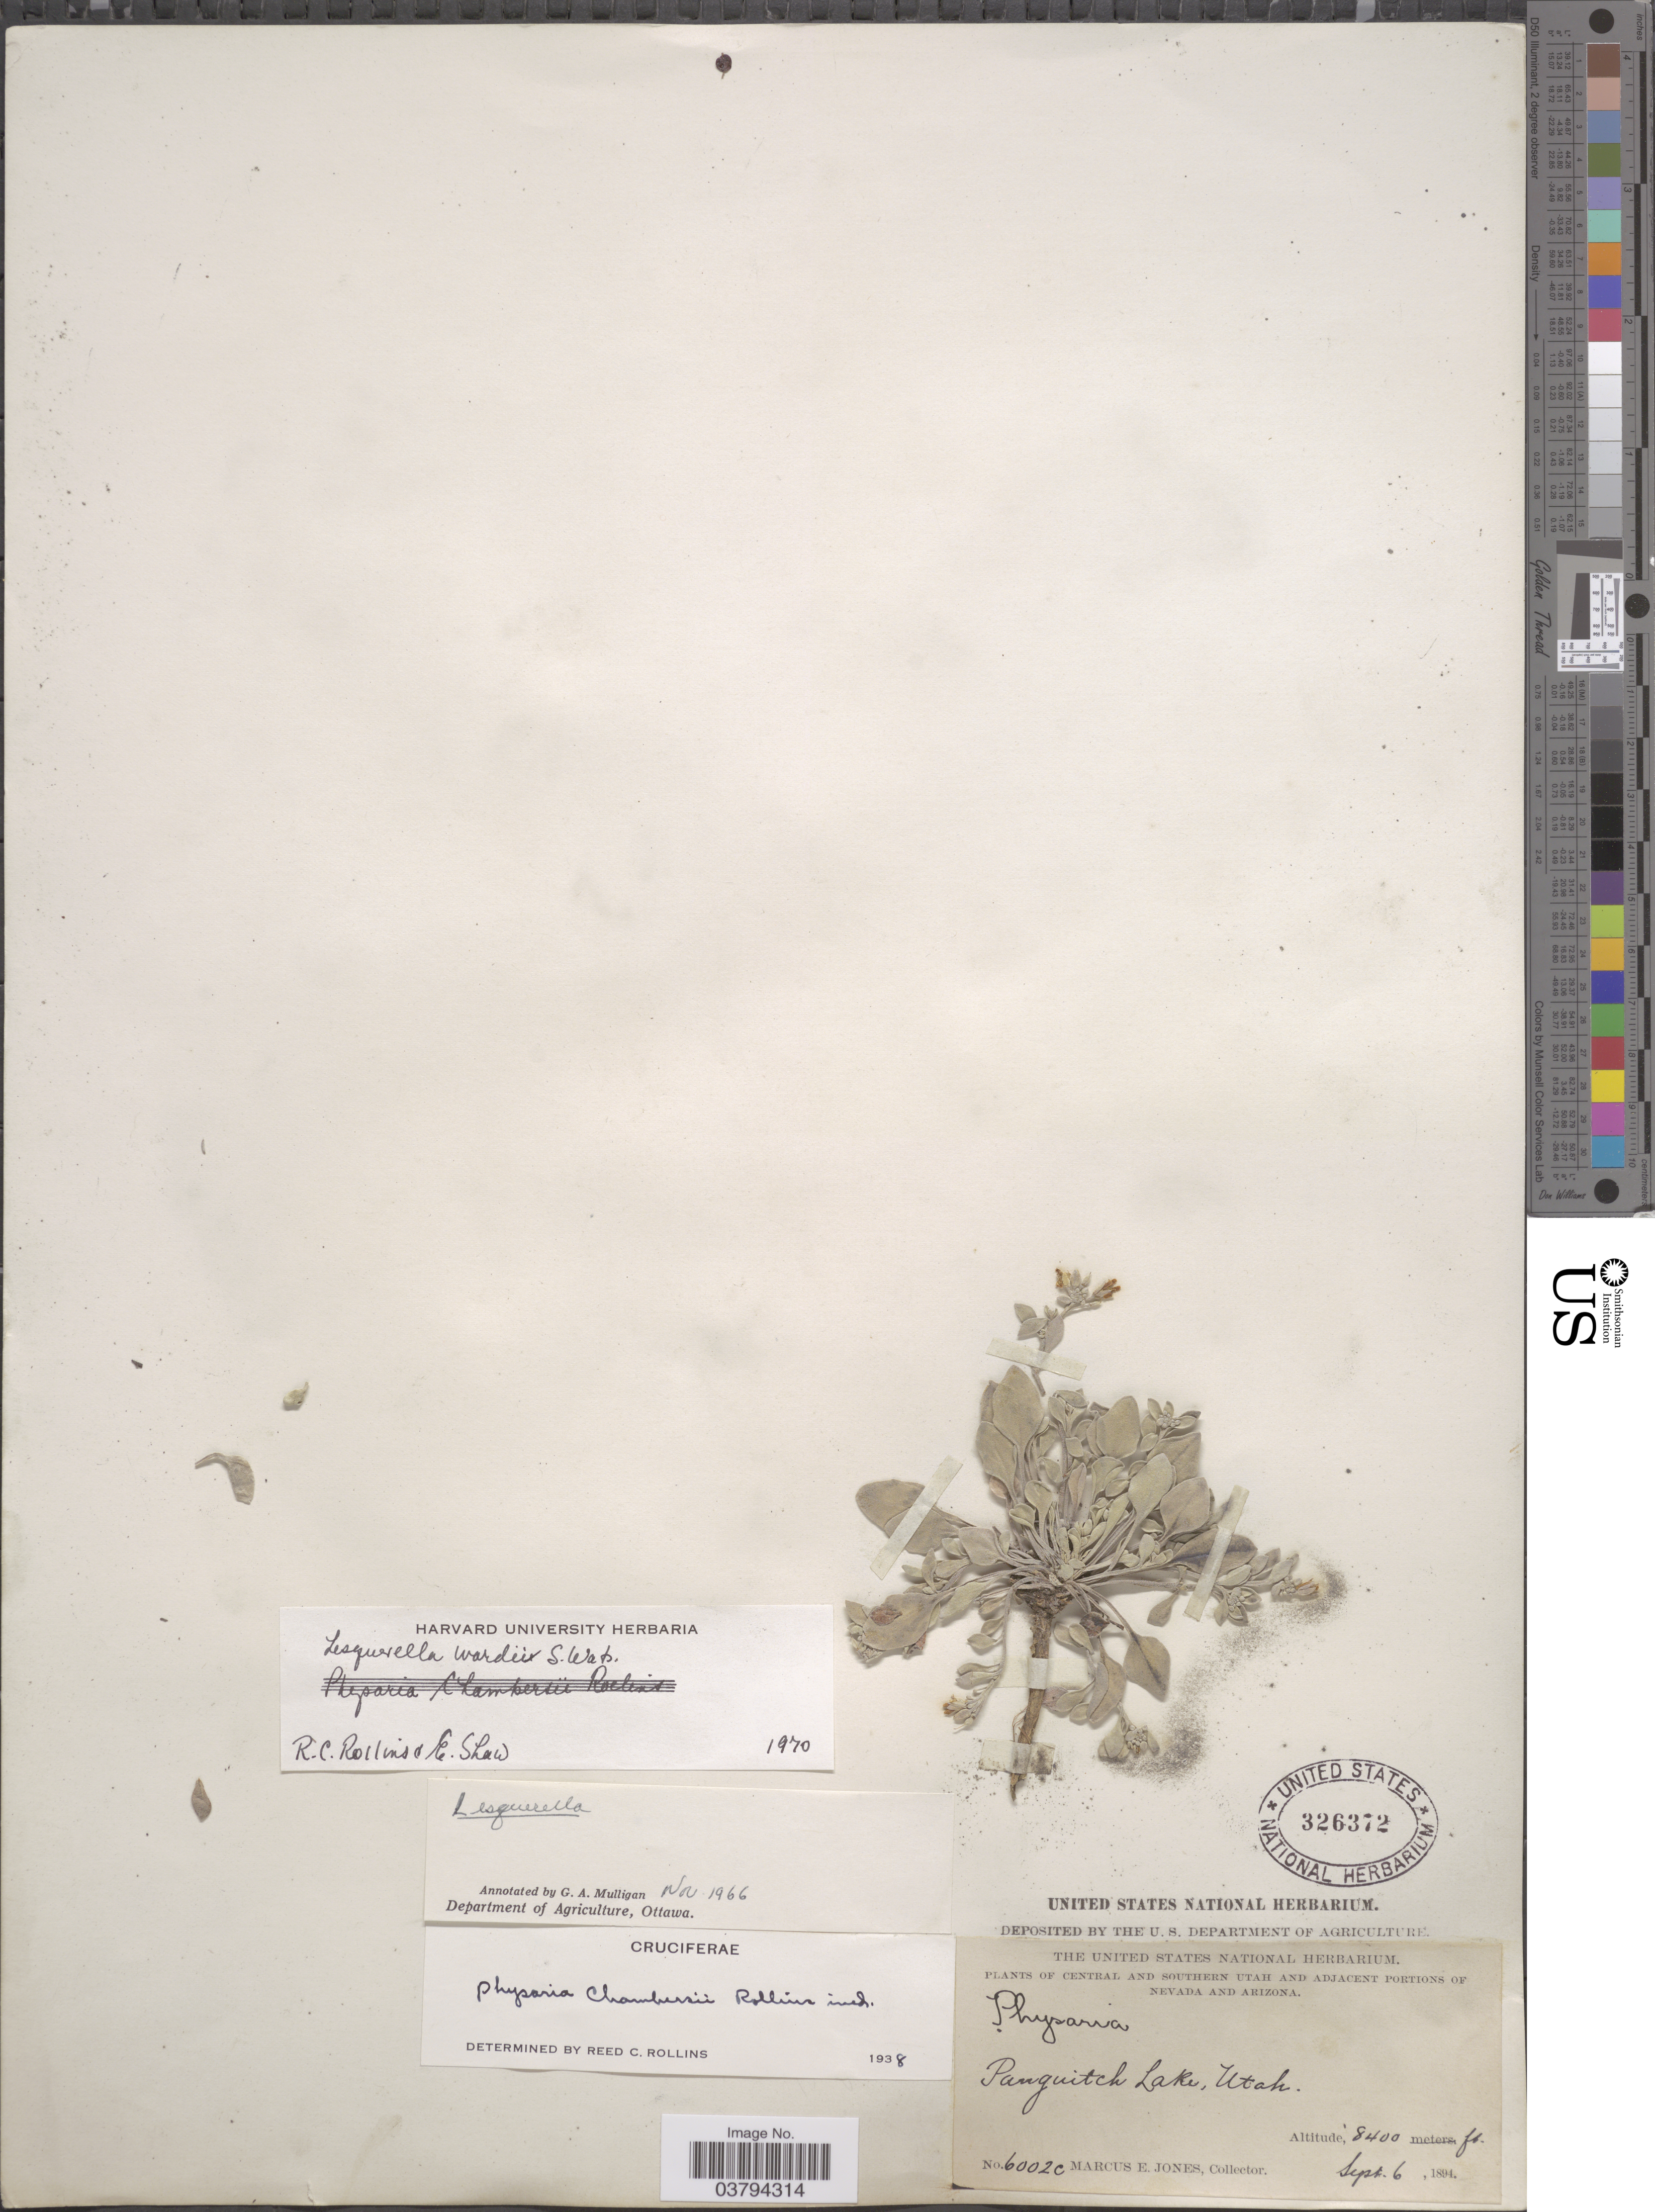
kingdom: Plantae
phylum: Tracheophyta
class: Magnoliopsida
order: Brassicales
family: Brassicaceae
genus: Lesquerella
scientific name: Lesquerella wardii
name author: S. Watson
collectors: M. E. Jones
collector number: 6002c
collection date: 1894-09-06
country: United States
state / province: Utah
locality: Central and Southern Utah. Panguitch Lake.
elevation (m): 2560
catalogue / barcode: US 326372